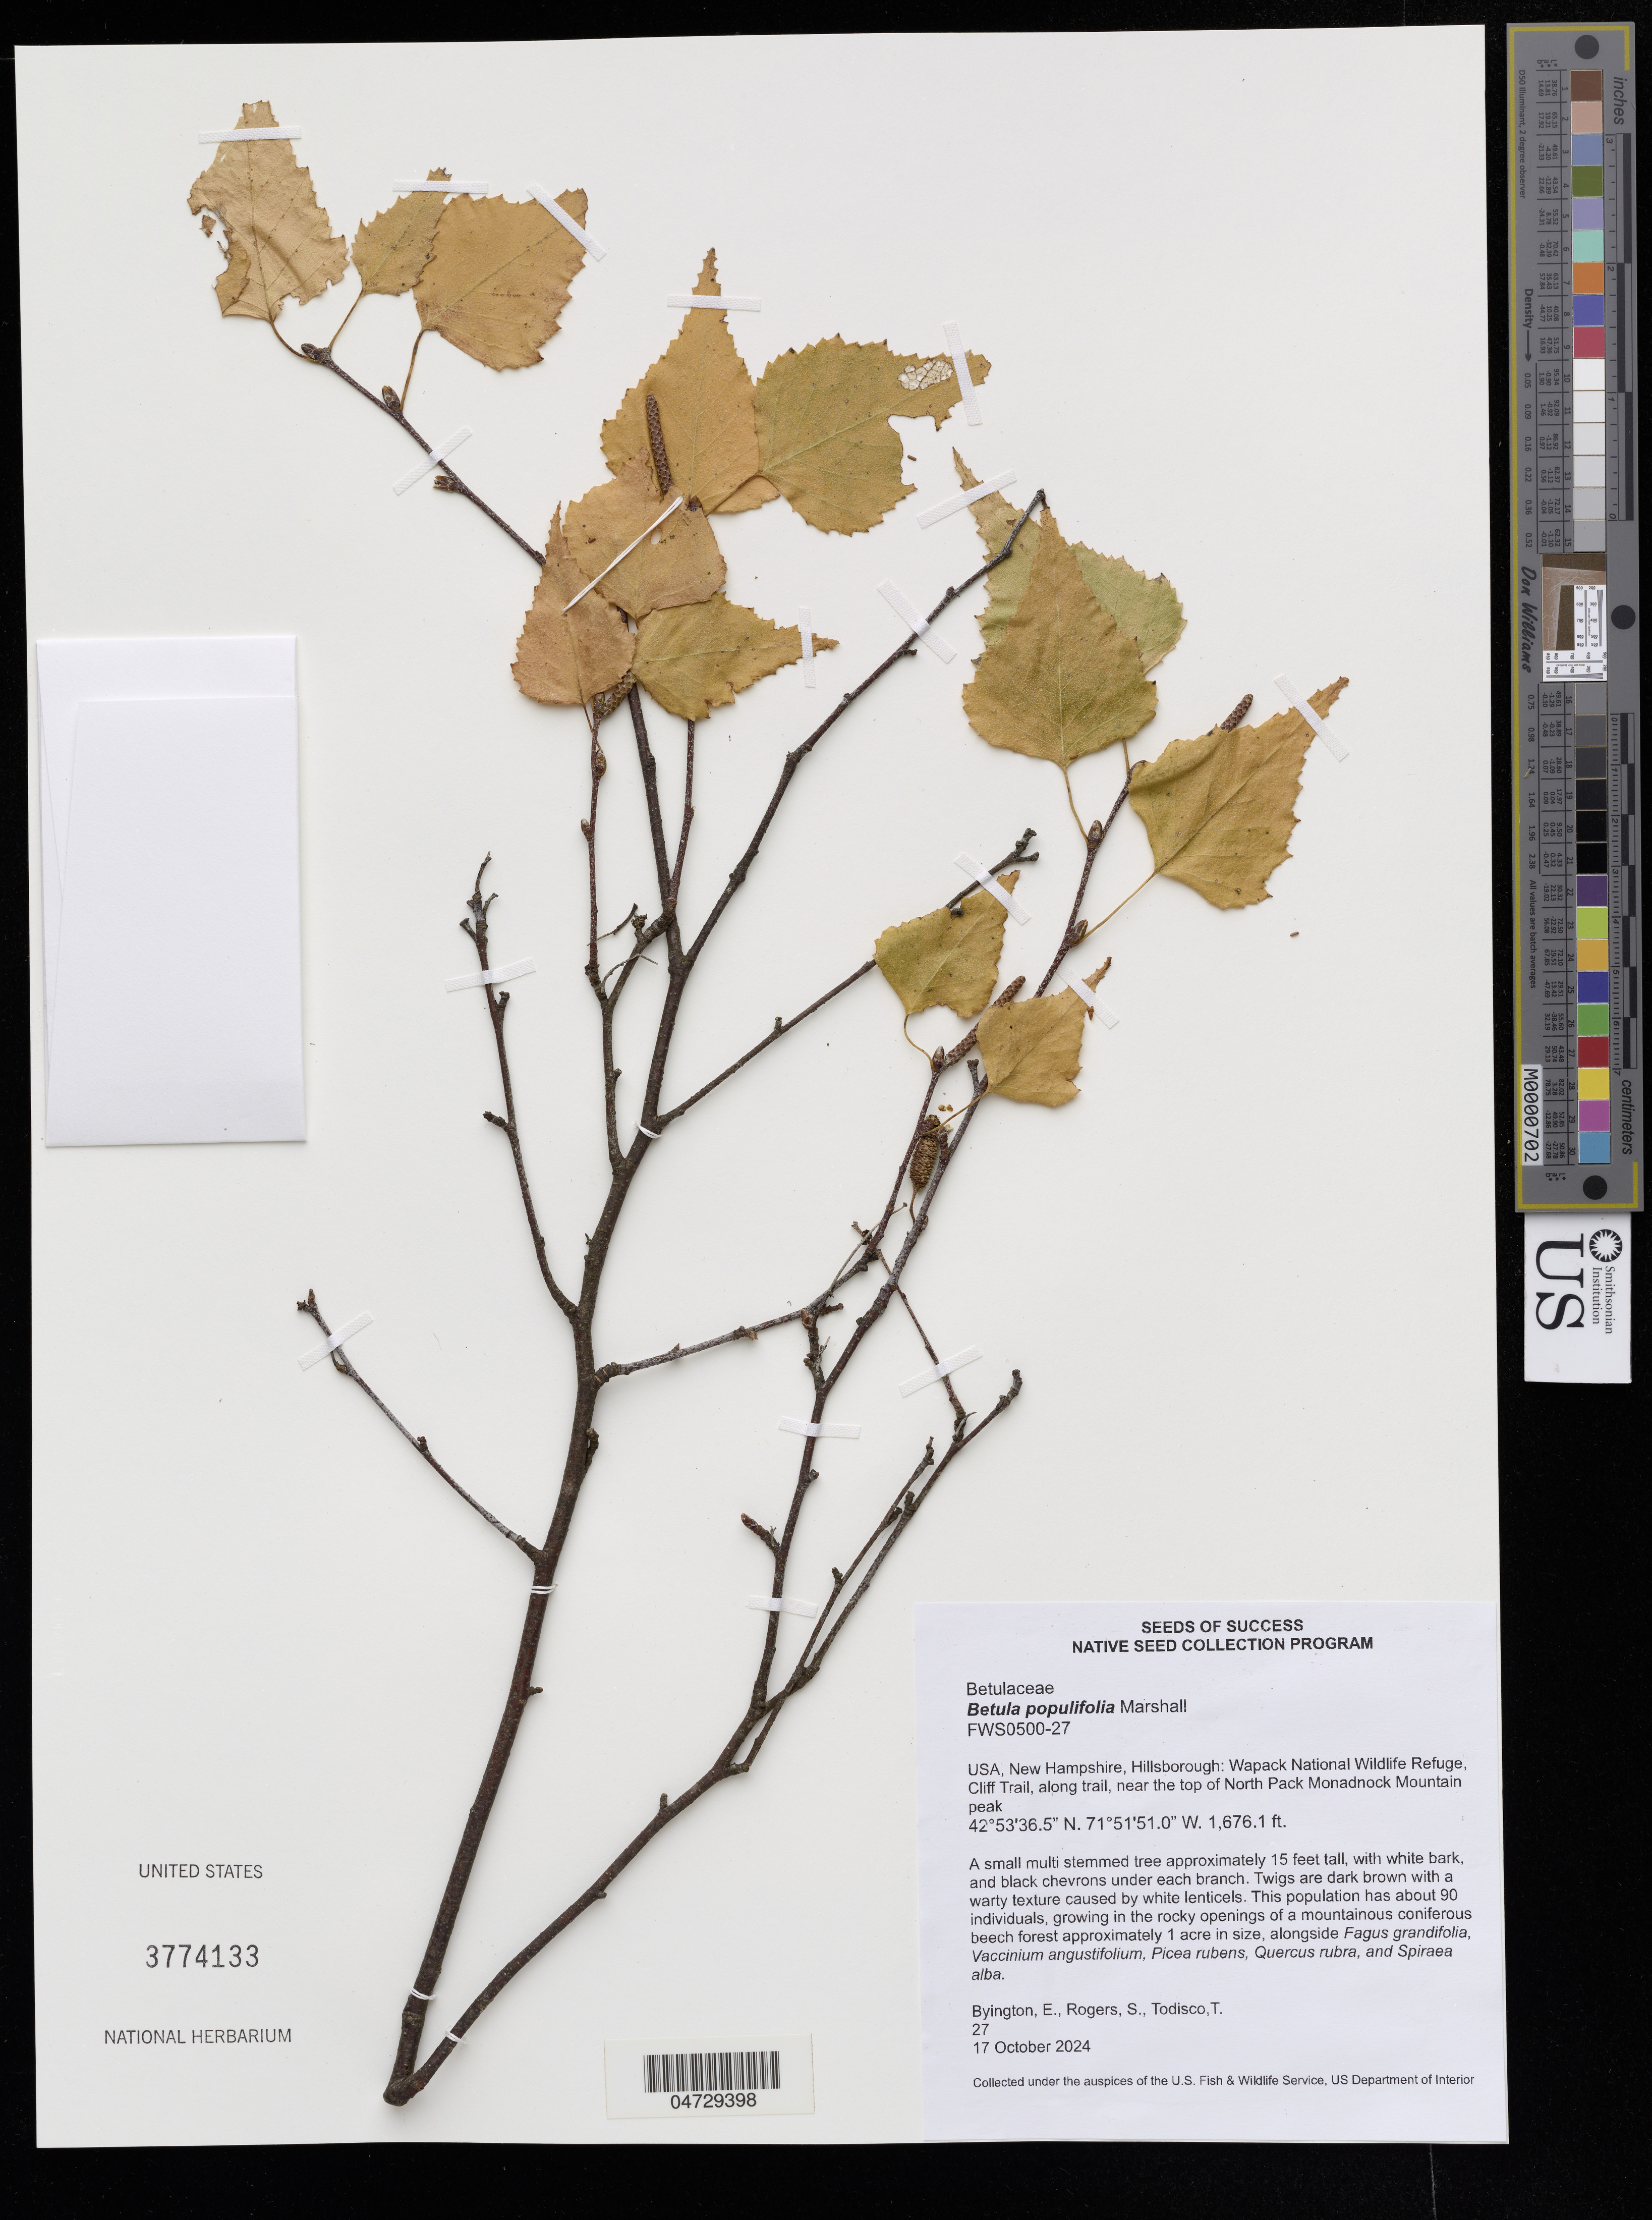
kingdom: Plantae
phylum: Tracheophyta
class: Magnoliopsida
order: Fagales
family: Betulaceae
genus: Betula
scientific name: Betula populifolia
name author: Marshall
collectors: E. Byington, S. Rogers & T. Todisco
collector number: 27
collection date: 2024-10-17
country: United States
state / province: New Hampshire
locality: Hillsborough: Wapack National Wildlife Refuge, Cliff Trail, along trail, near the top of North Pack Monadnock Mountain peak.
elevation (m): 510.9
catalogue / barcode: US 3774133